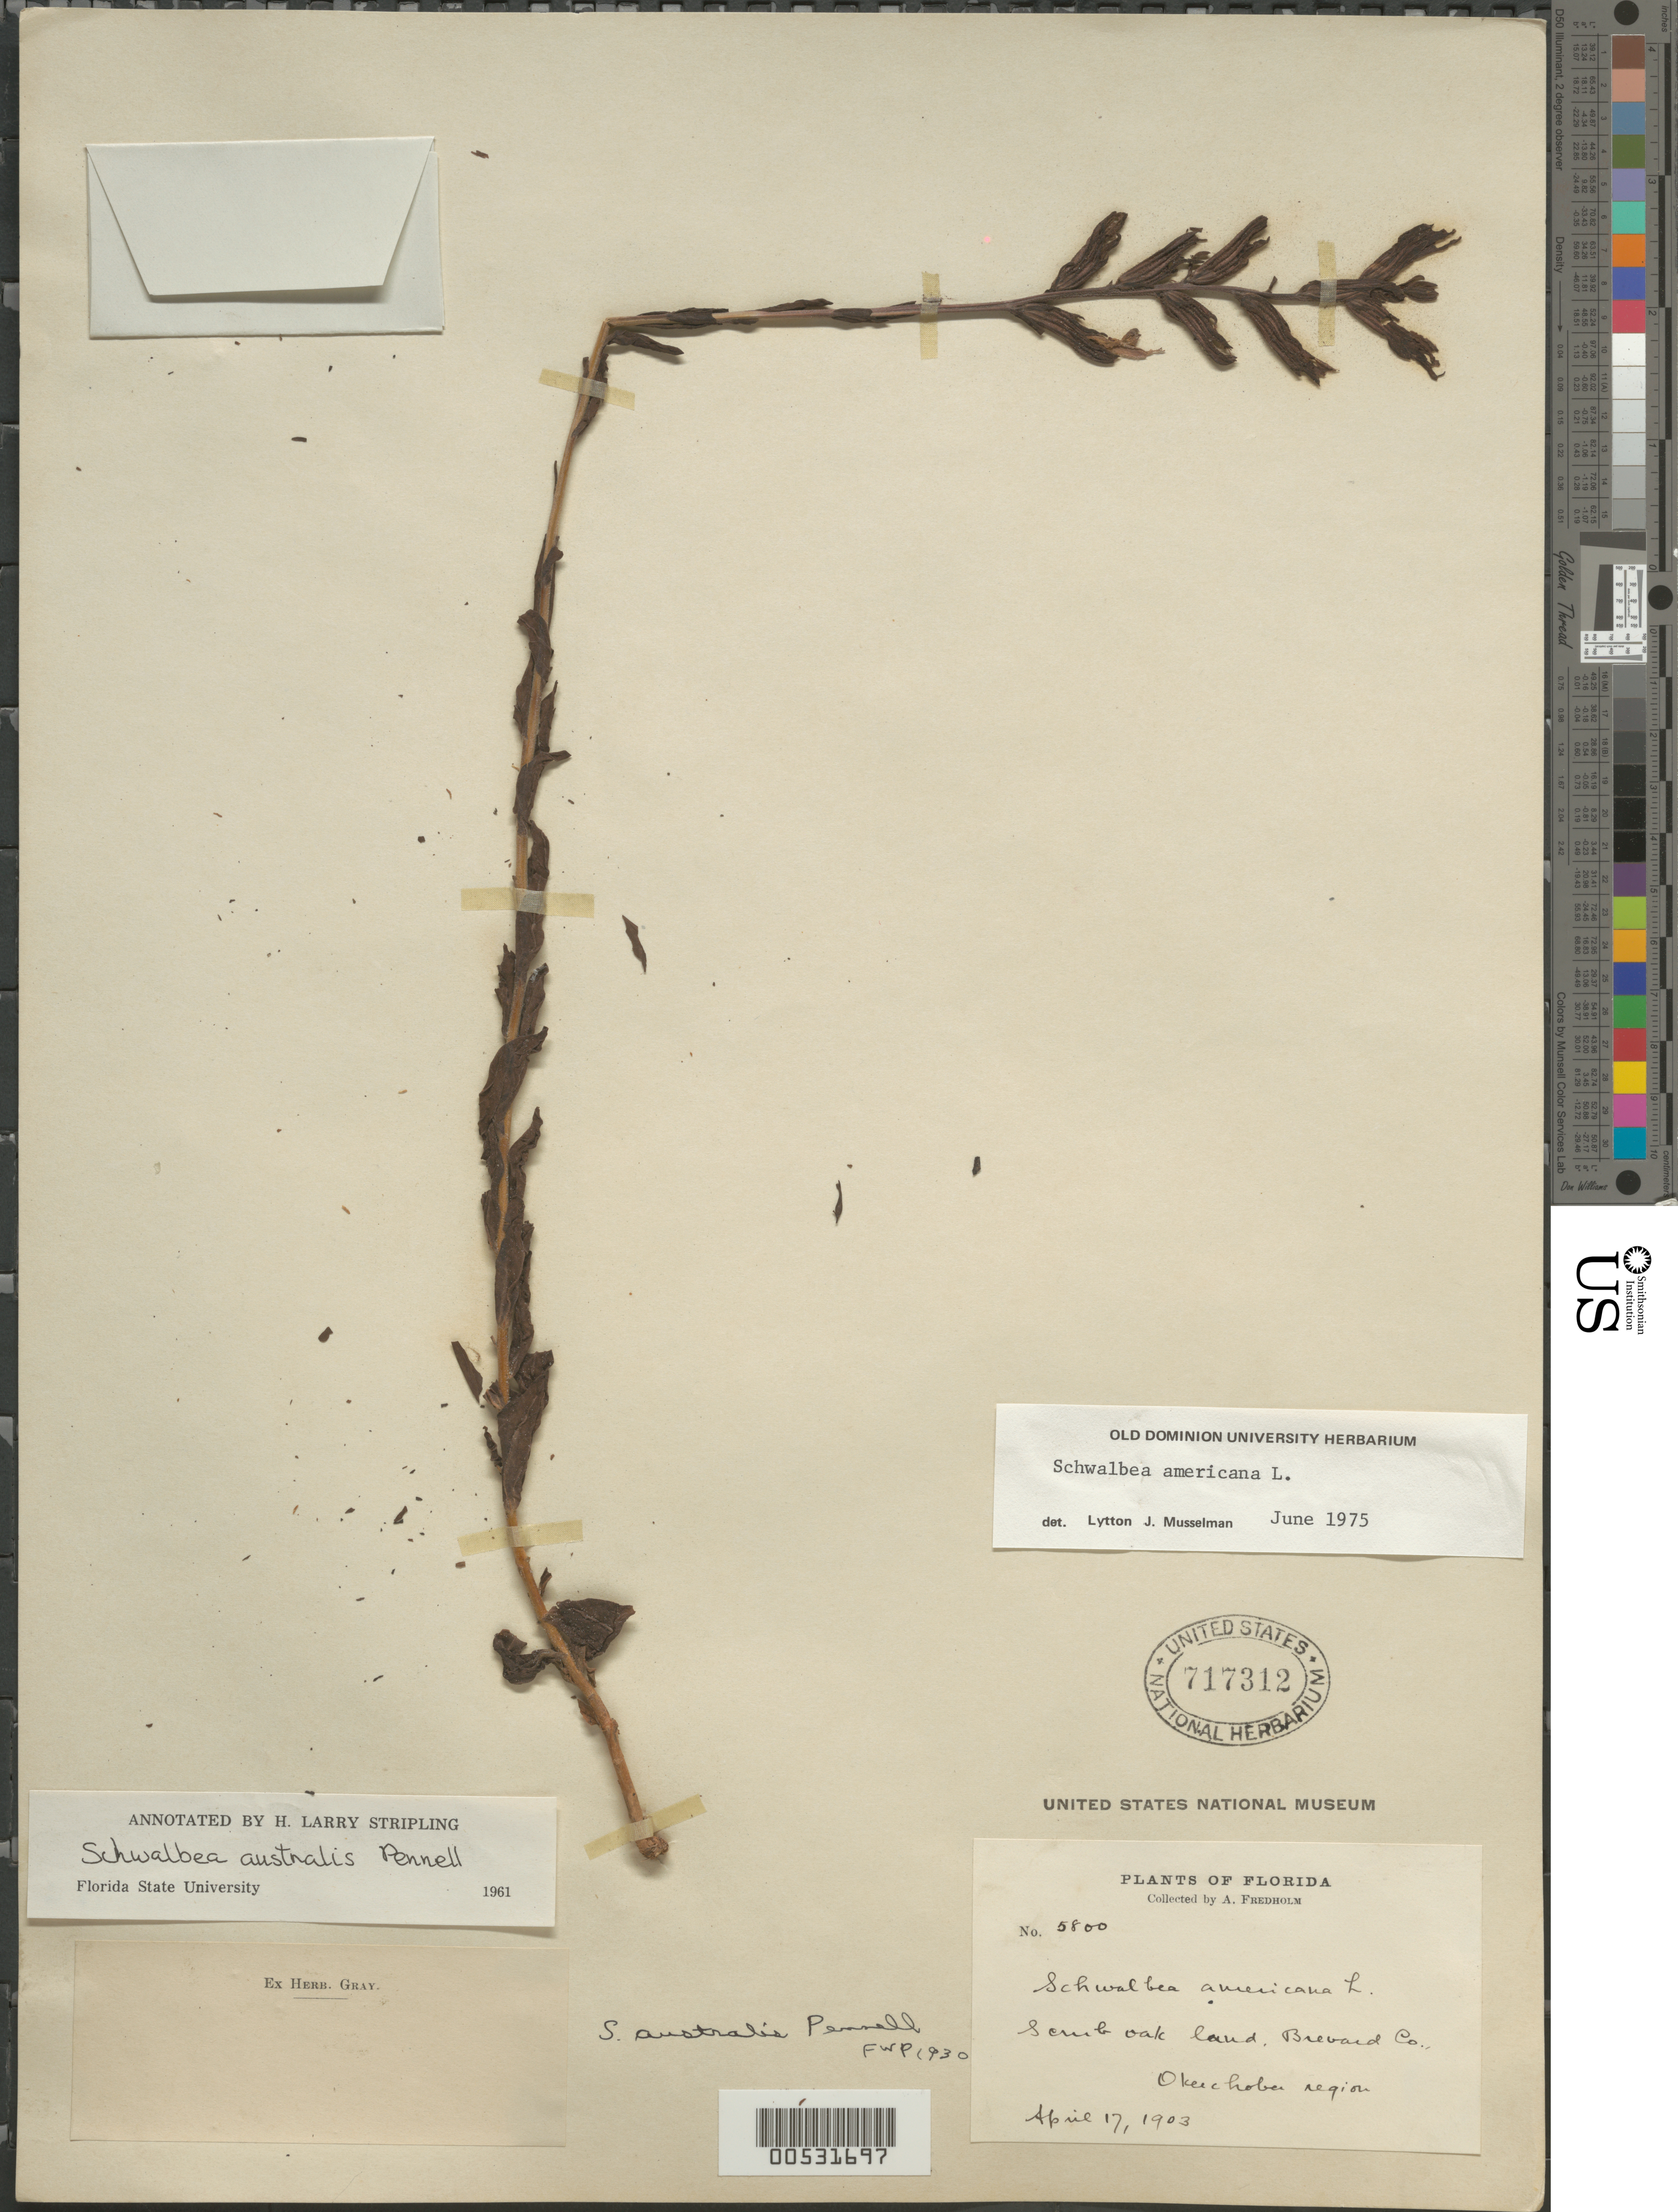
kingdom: Plantae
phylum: Tracheophyta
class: Magnoliopsida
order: Lamiales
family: Orobanchaceae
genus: Schwalbea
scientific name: Schwalbea americana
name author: L.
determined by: Musselman, Lytton J.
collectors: A. J. Fredholm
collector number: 5800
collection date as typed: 17 Apr 1903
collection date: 1903-04-17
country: United States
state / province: Florida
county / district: Brevard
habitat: Scrub oak land.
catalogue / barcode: US 717312